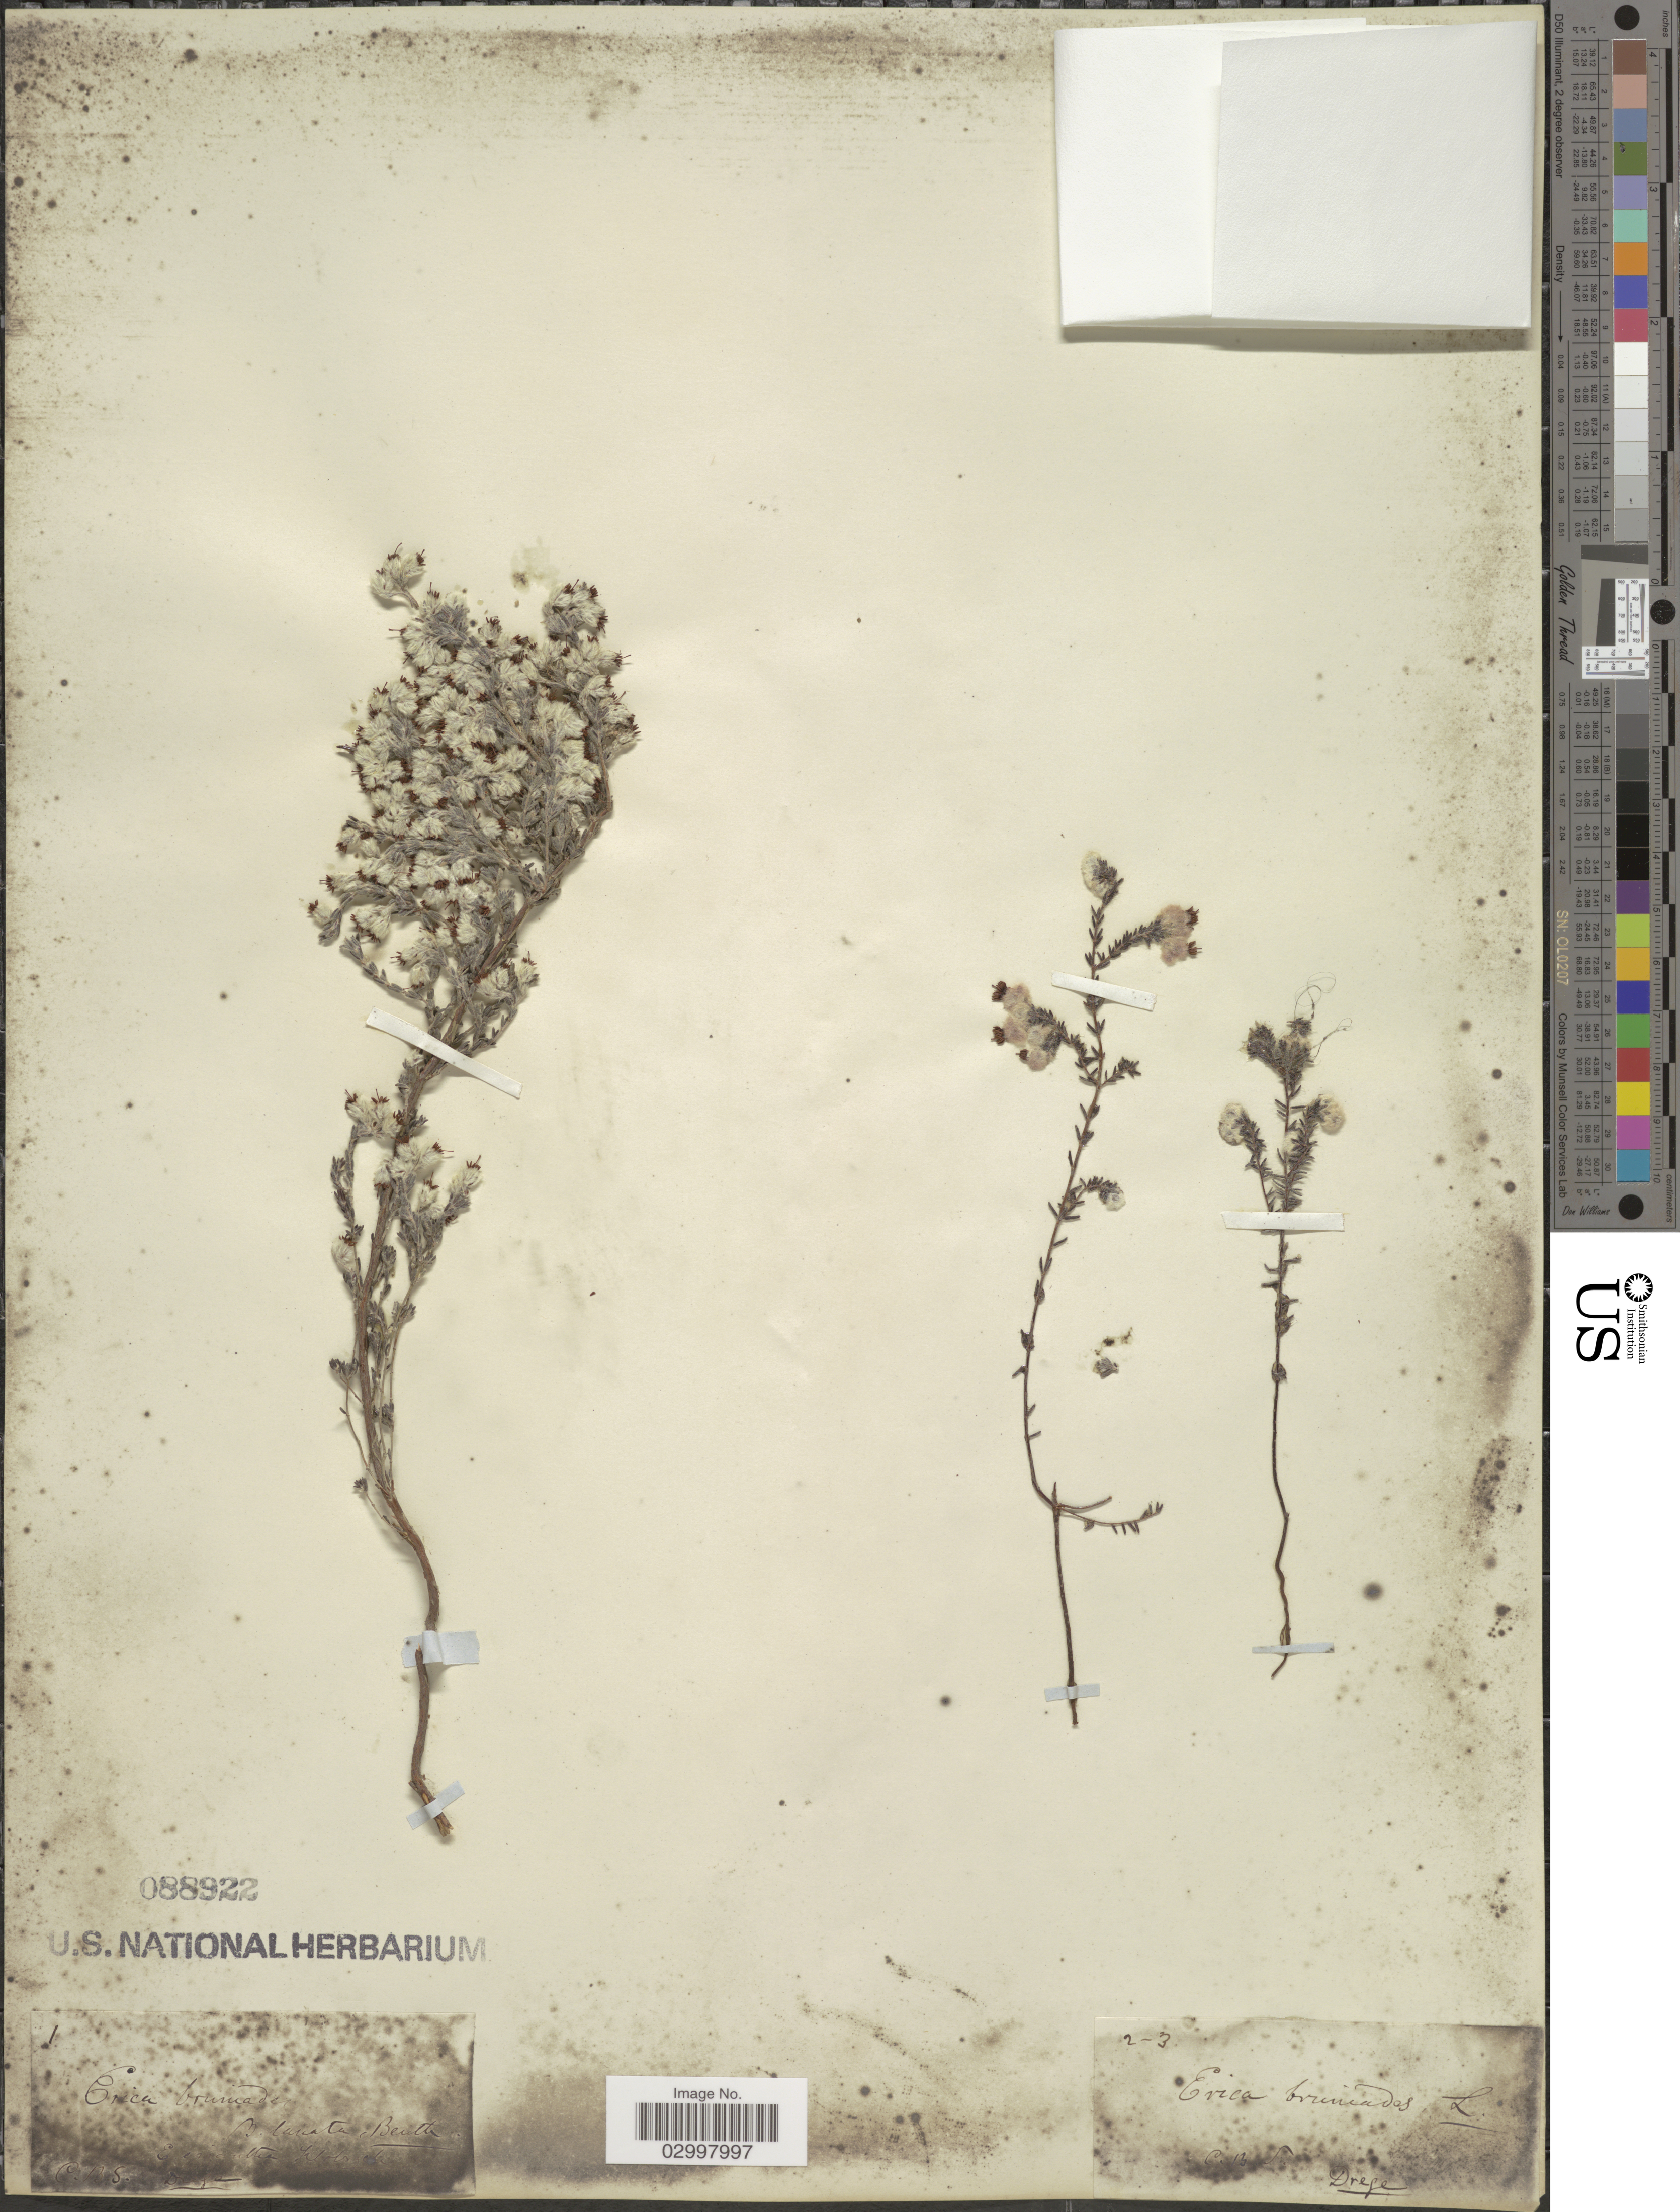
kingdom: Plantae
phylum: Tracheophyta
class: Magnoliopsida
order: Ericales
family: Ericaceae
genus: Erica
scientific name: Erica bruniodes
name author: L.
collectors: Drege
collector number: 1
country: South Africa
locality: C.B.S. [=Caput Bona Spei, Cape of Good Hope]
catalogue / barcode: US 88922